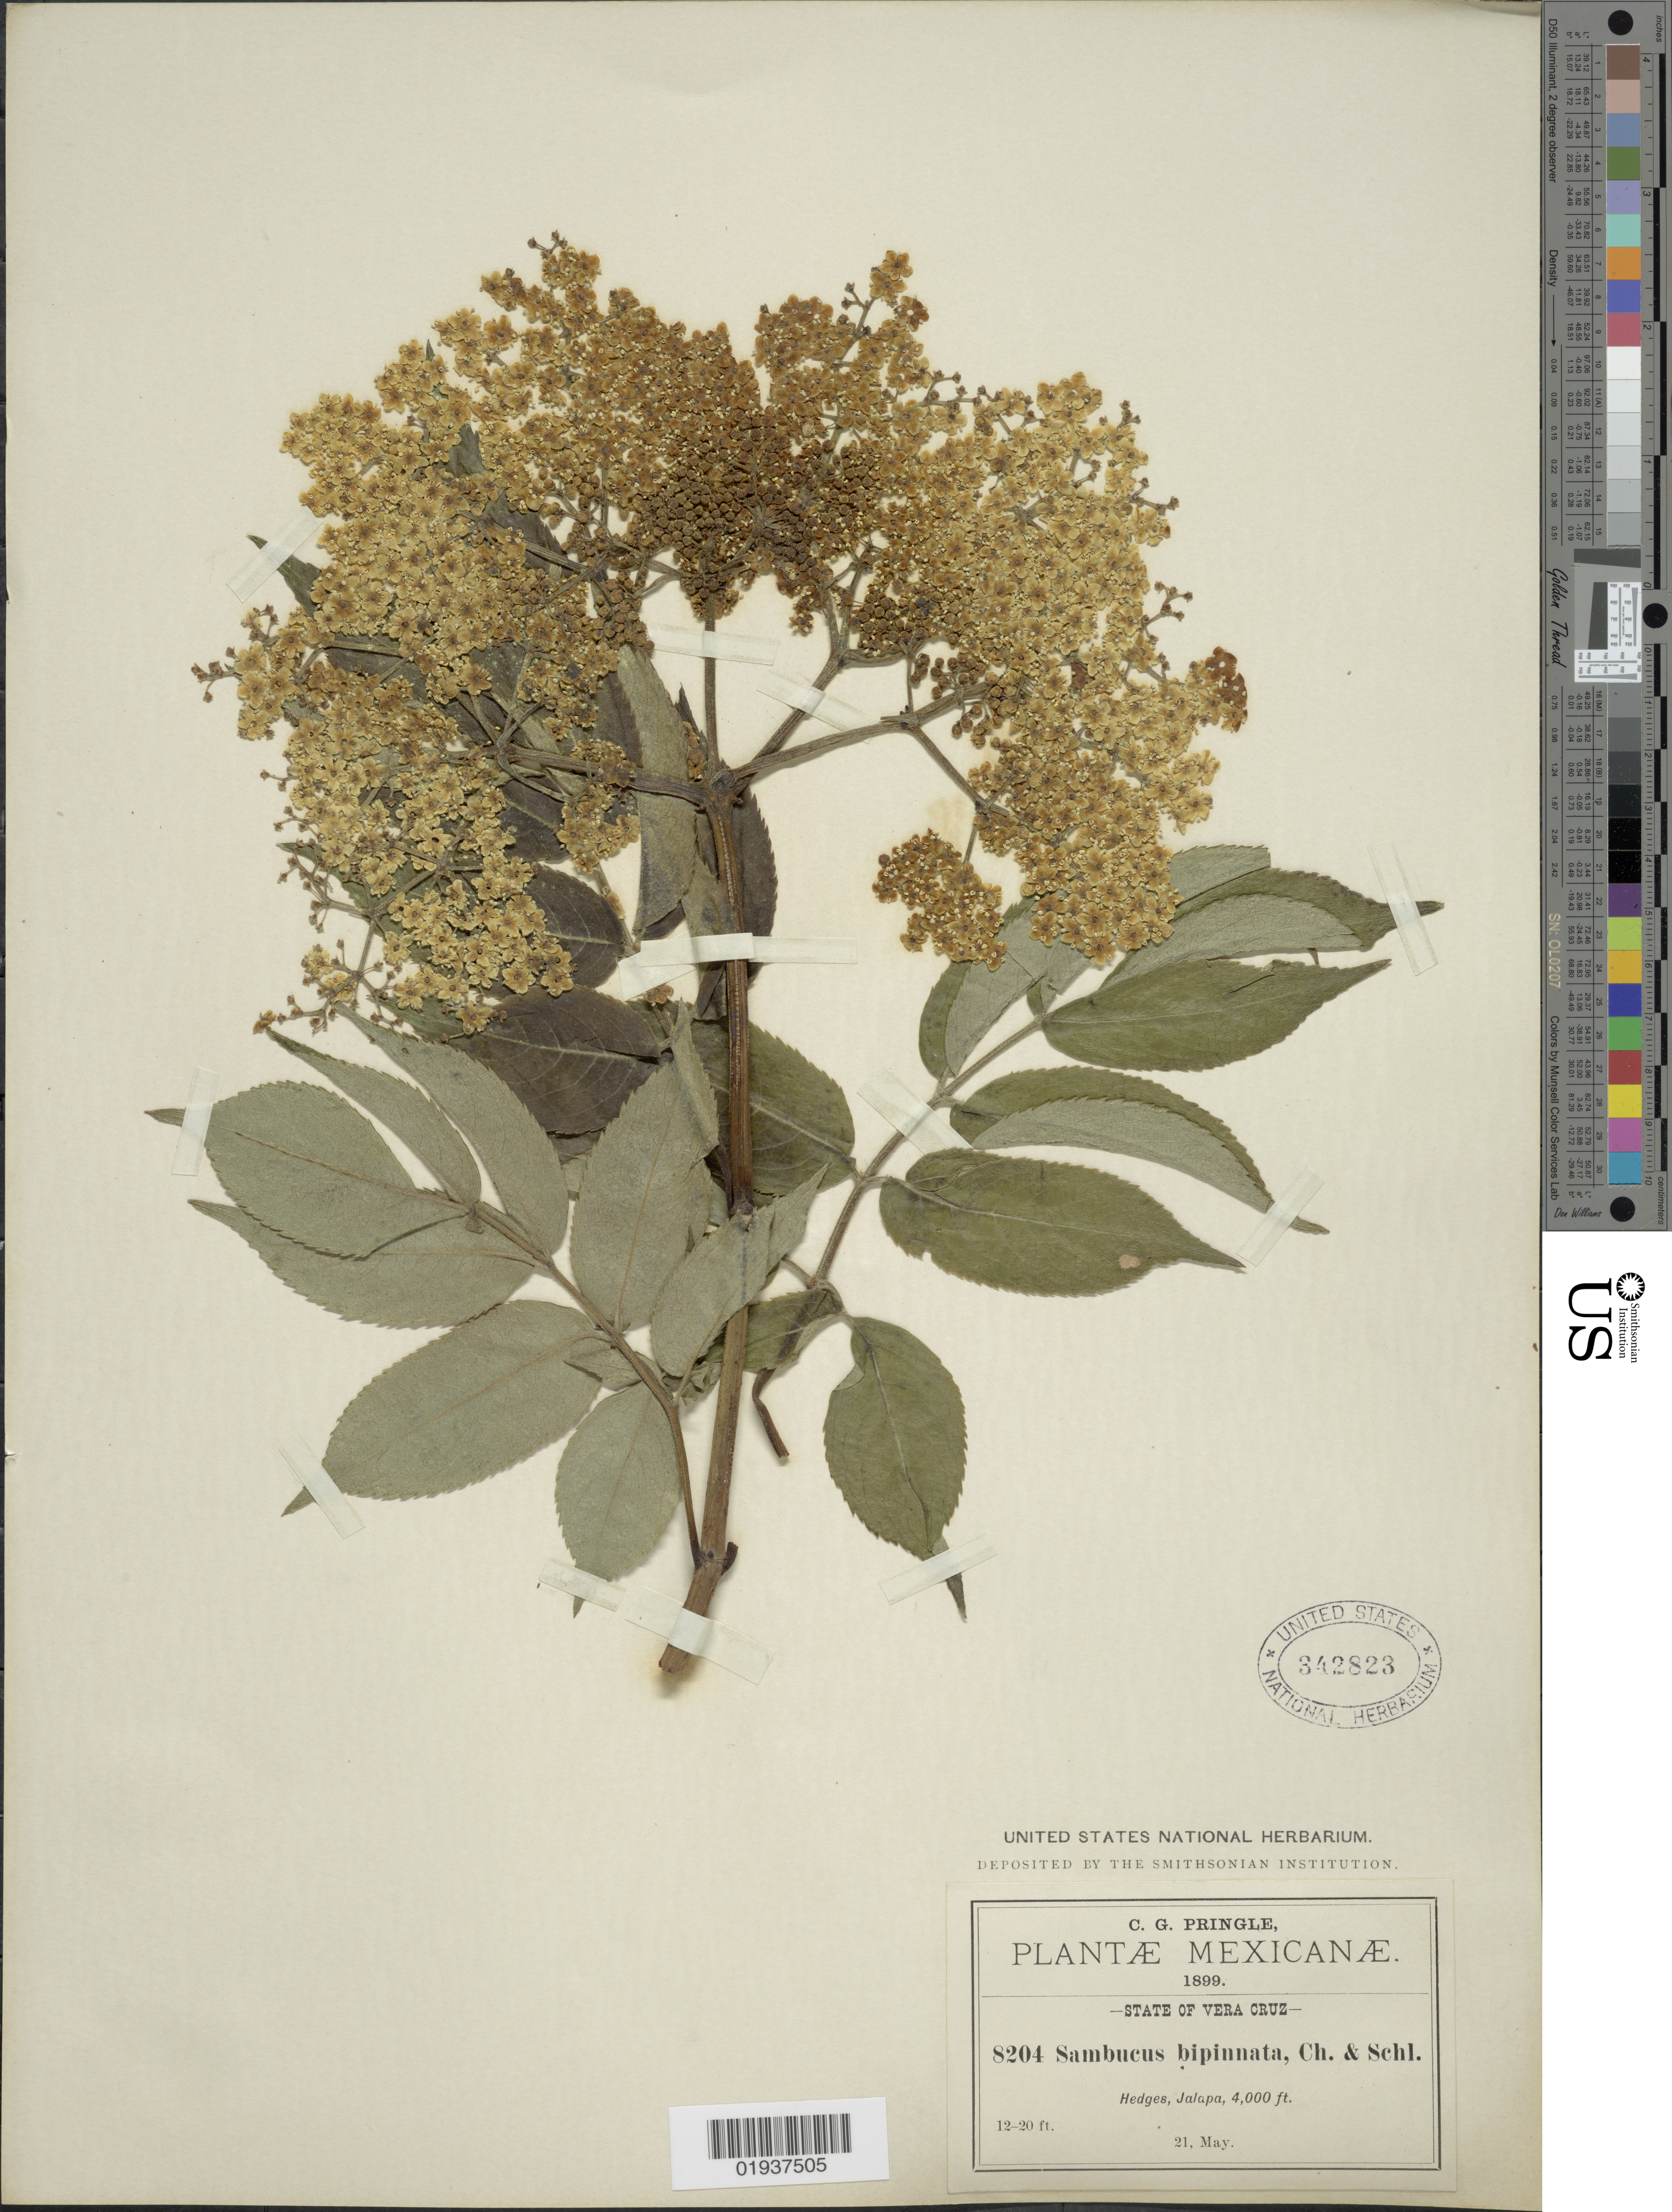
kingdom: Plantae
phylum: Tracheophyta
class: Magnoliopsida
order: Dipsacales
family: Viburnaceae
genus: Sambucus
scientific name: Sambucus mexicana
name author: C. Presl ex DC.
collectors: C. G. Pringle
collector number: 8204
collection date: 1899-05-21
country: Mexico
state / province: Veracruz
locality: State of Vera Cruz. Hedges, Jalapa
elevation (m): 1219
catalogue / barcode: US 342823